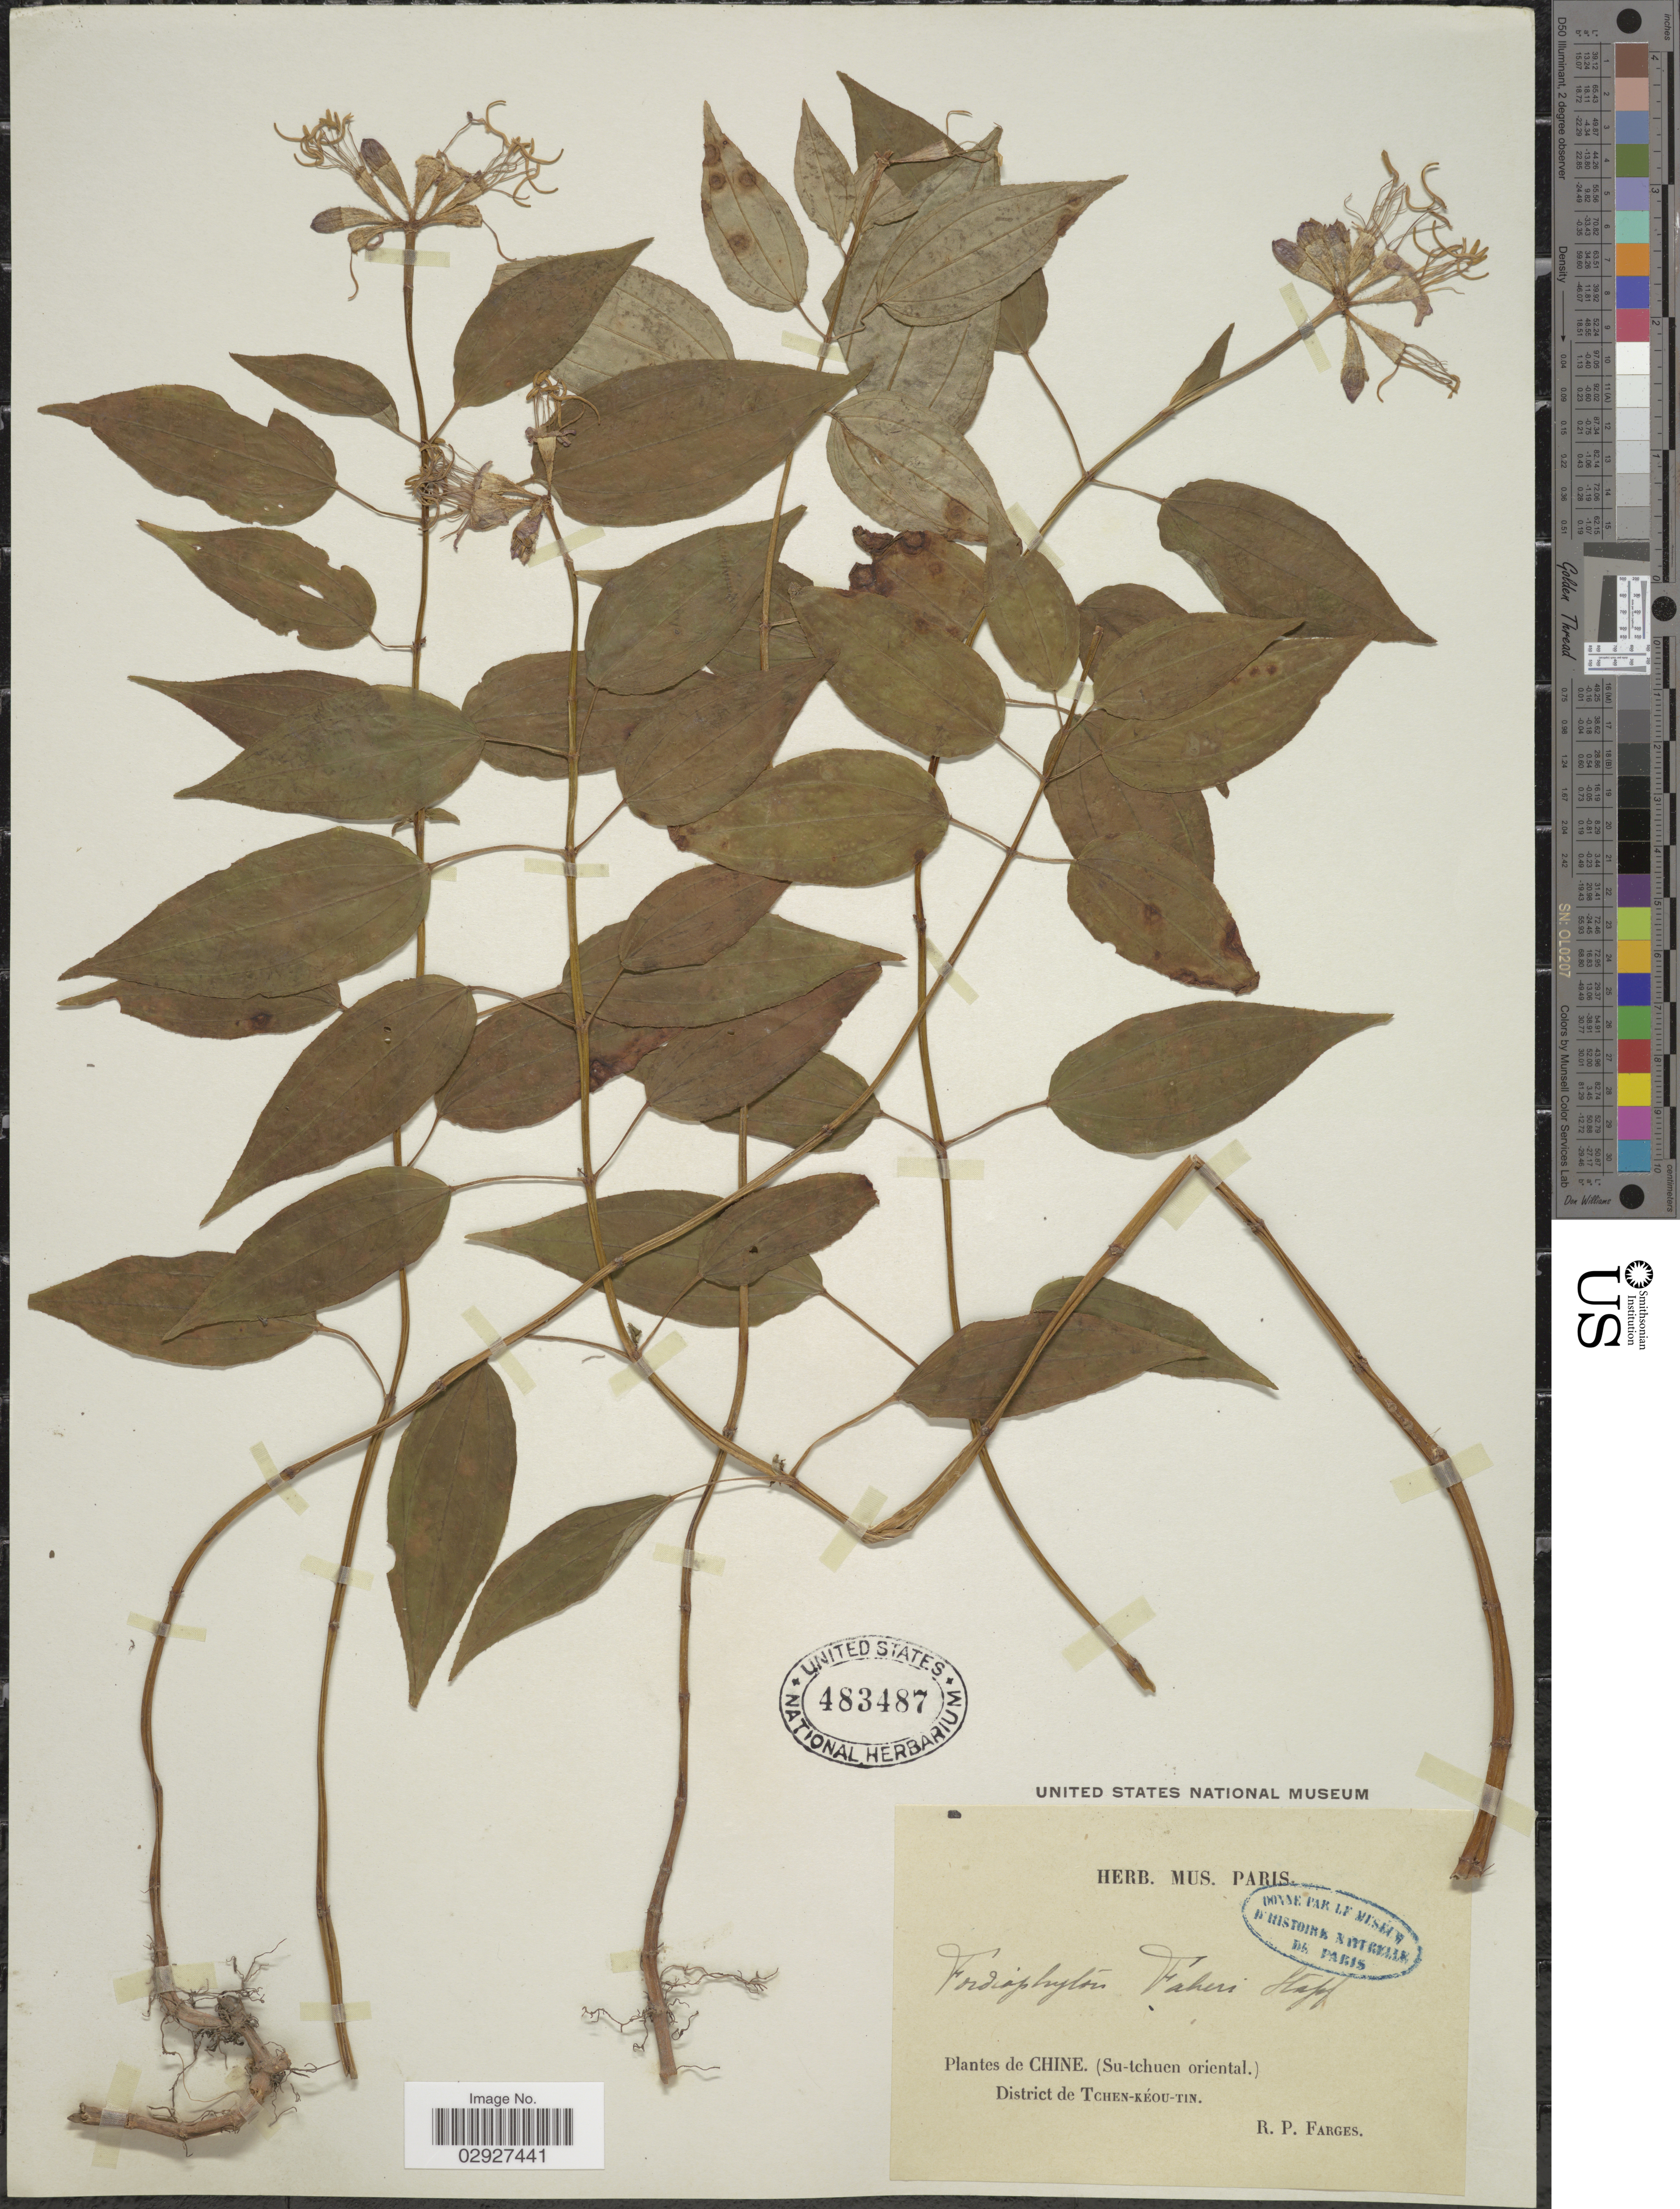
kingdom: Plantae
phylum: Tracheophyta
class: Magnoliopsida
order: Myrtales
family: Melastomataceae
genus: Fordiophyton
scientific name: Fordiophyton faberi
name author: Stapf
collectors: R. Farges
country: China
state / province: Chongging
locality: Chine (Su-tchuen oriental) District de Tchen-Kéou-Tin).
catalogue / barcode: US 483487